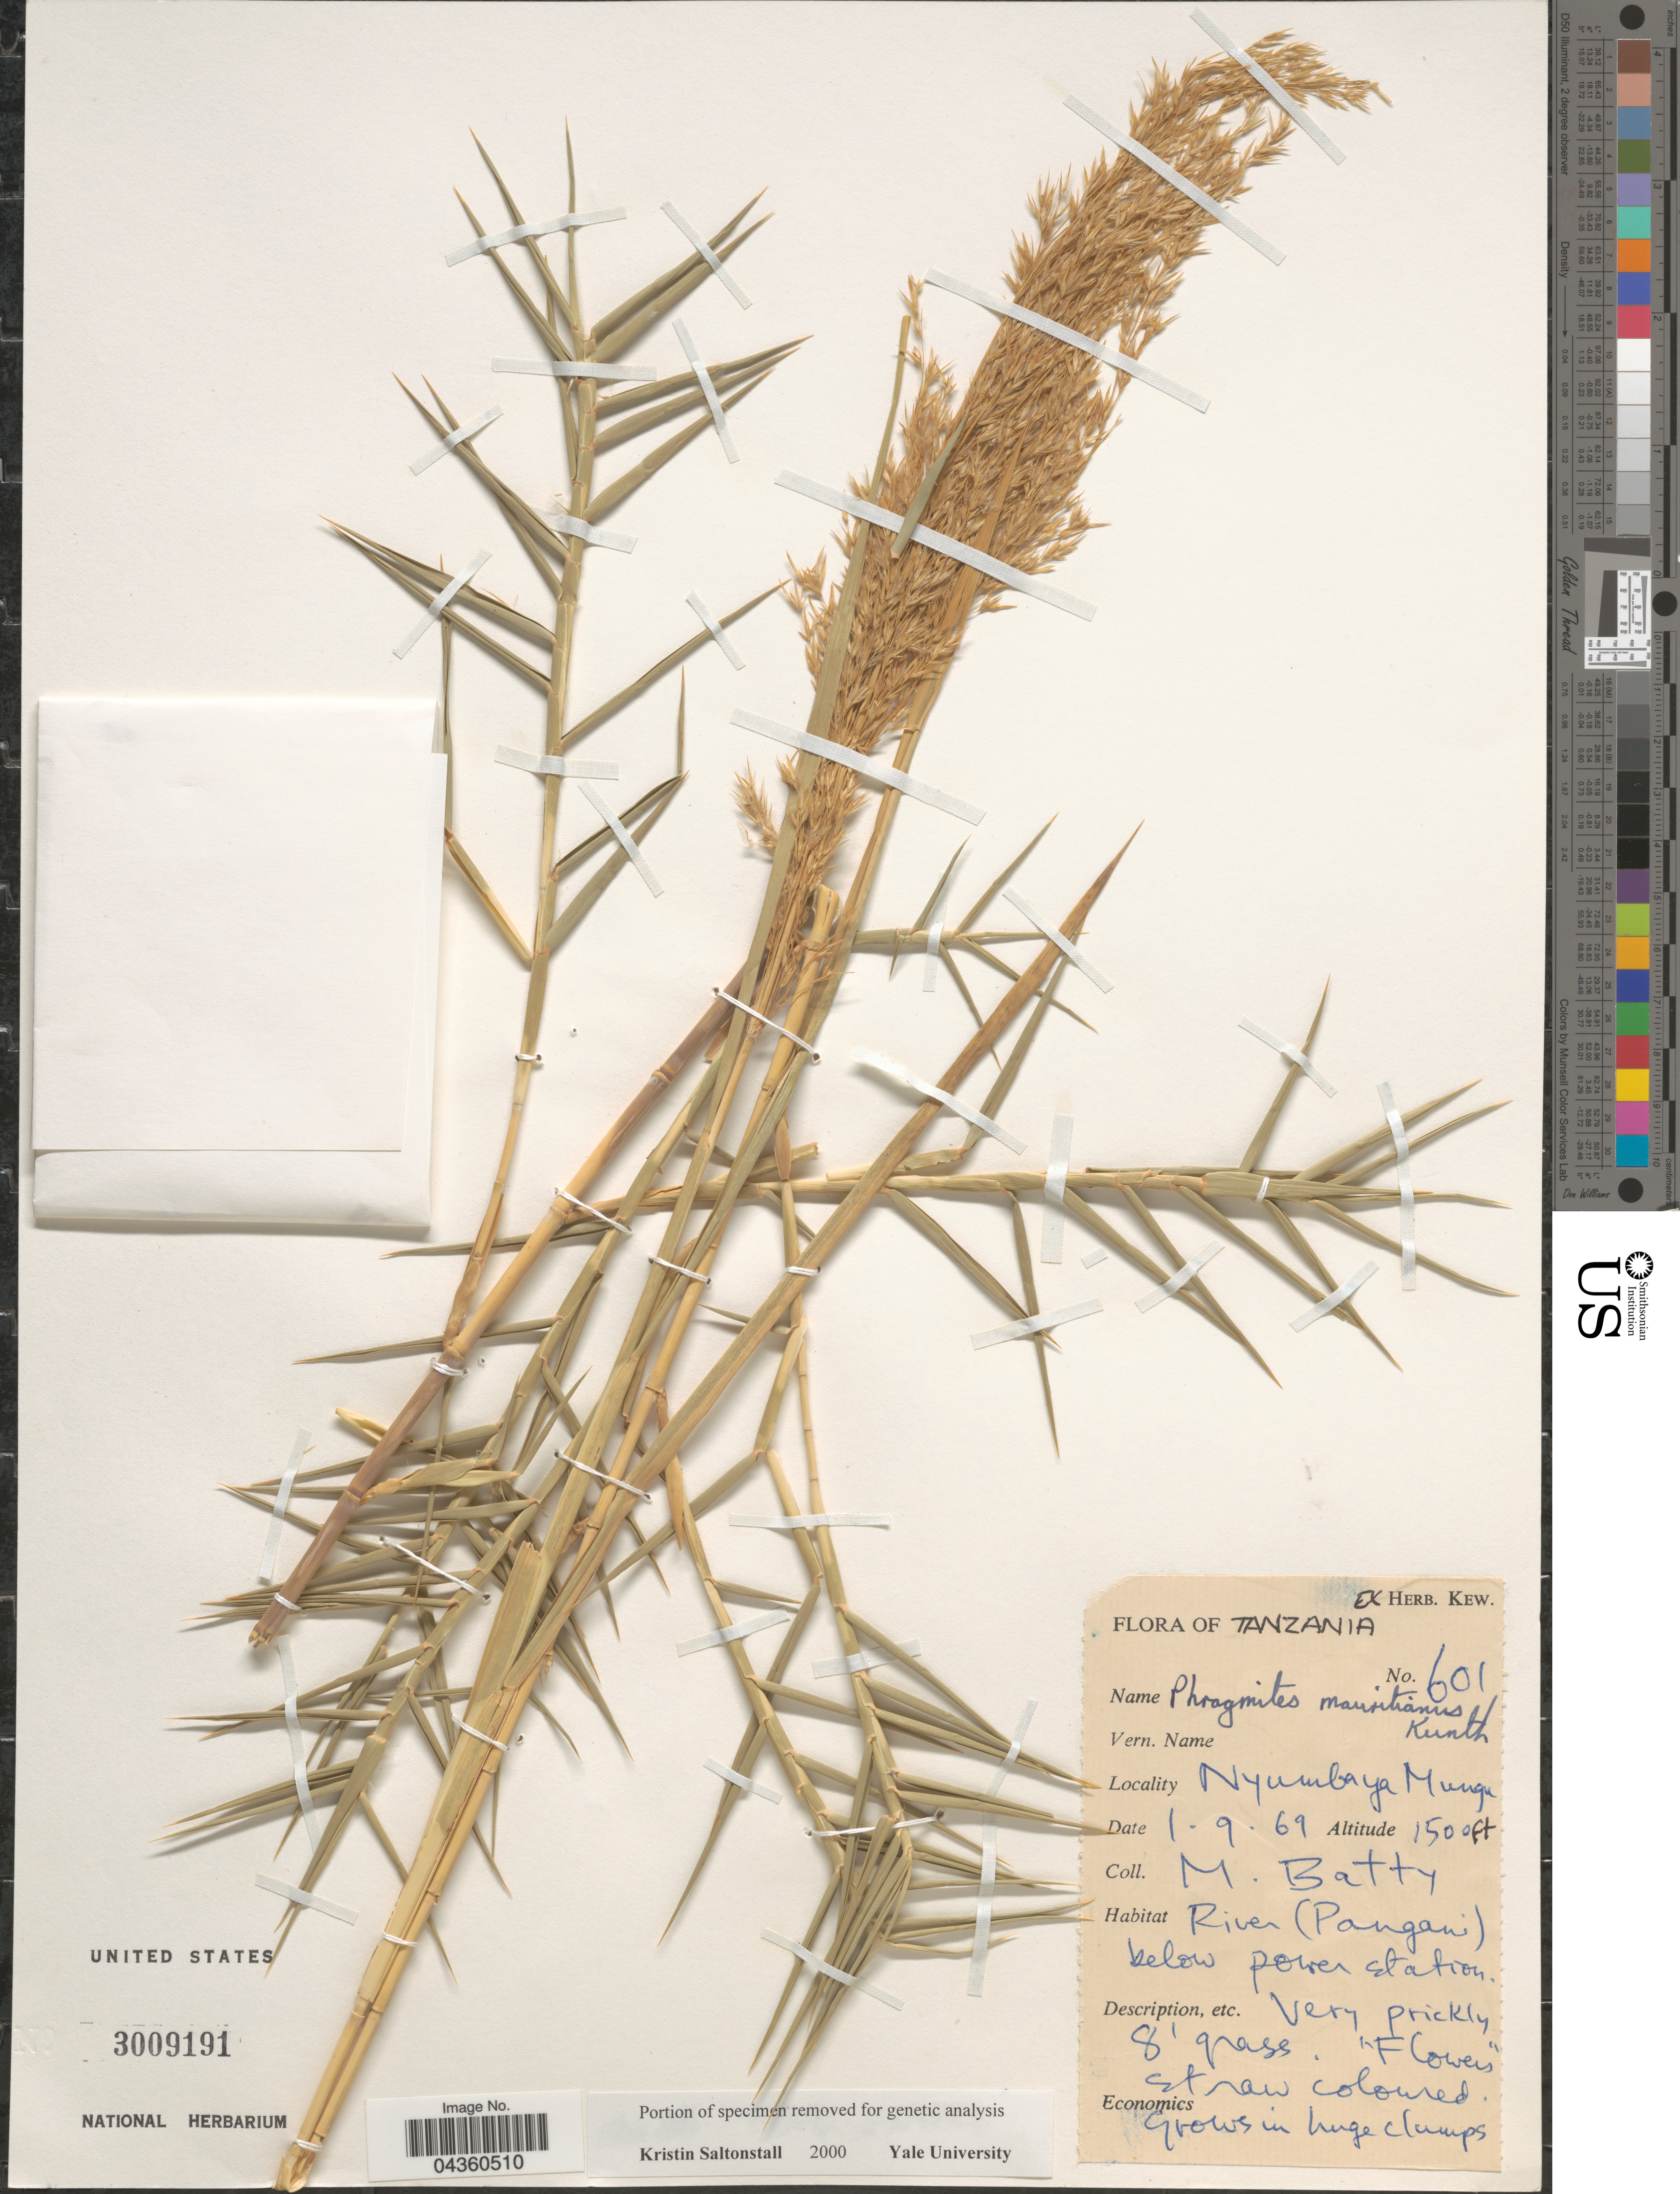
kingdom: Plantae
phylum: Tracheophyta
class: Liliopsida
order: Poales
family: Poaceae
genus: Phragmites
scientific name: Phragmites mauritianus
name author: Kunth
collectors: M. Batty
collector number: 601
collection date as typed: Transcribed d/m/y: 1/9/69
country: Tanzania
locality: Nyumbaya Mungu. River (Pangani) below power station.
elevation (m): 457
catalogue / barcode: US 3009191